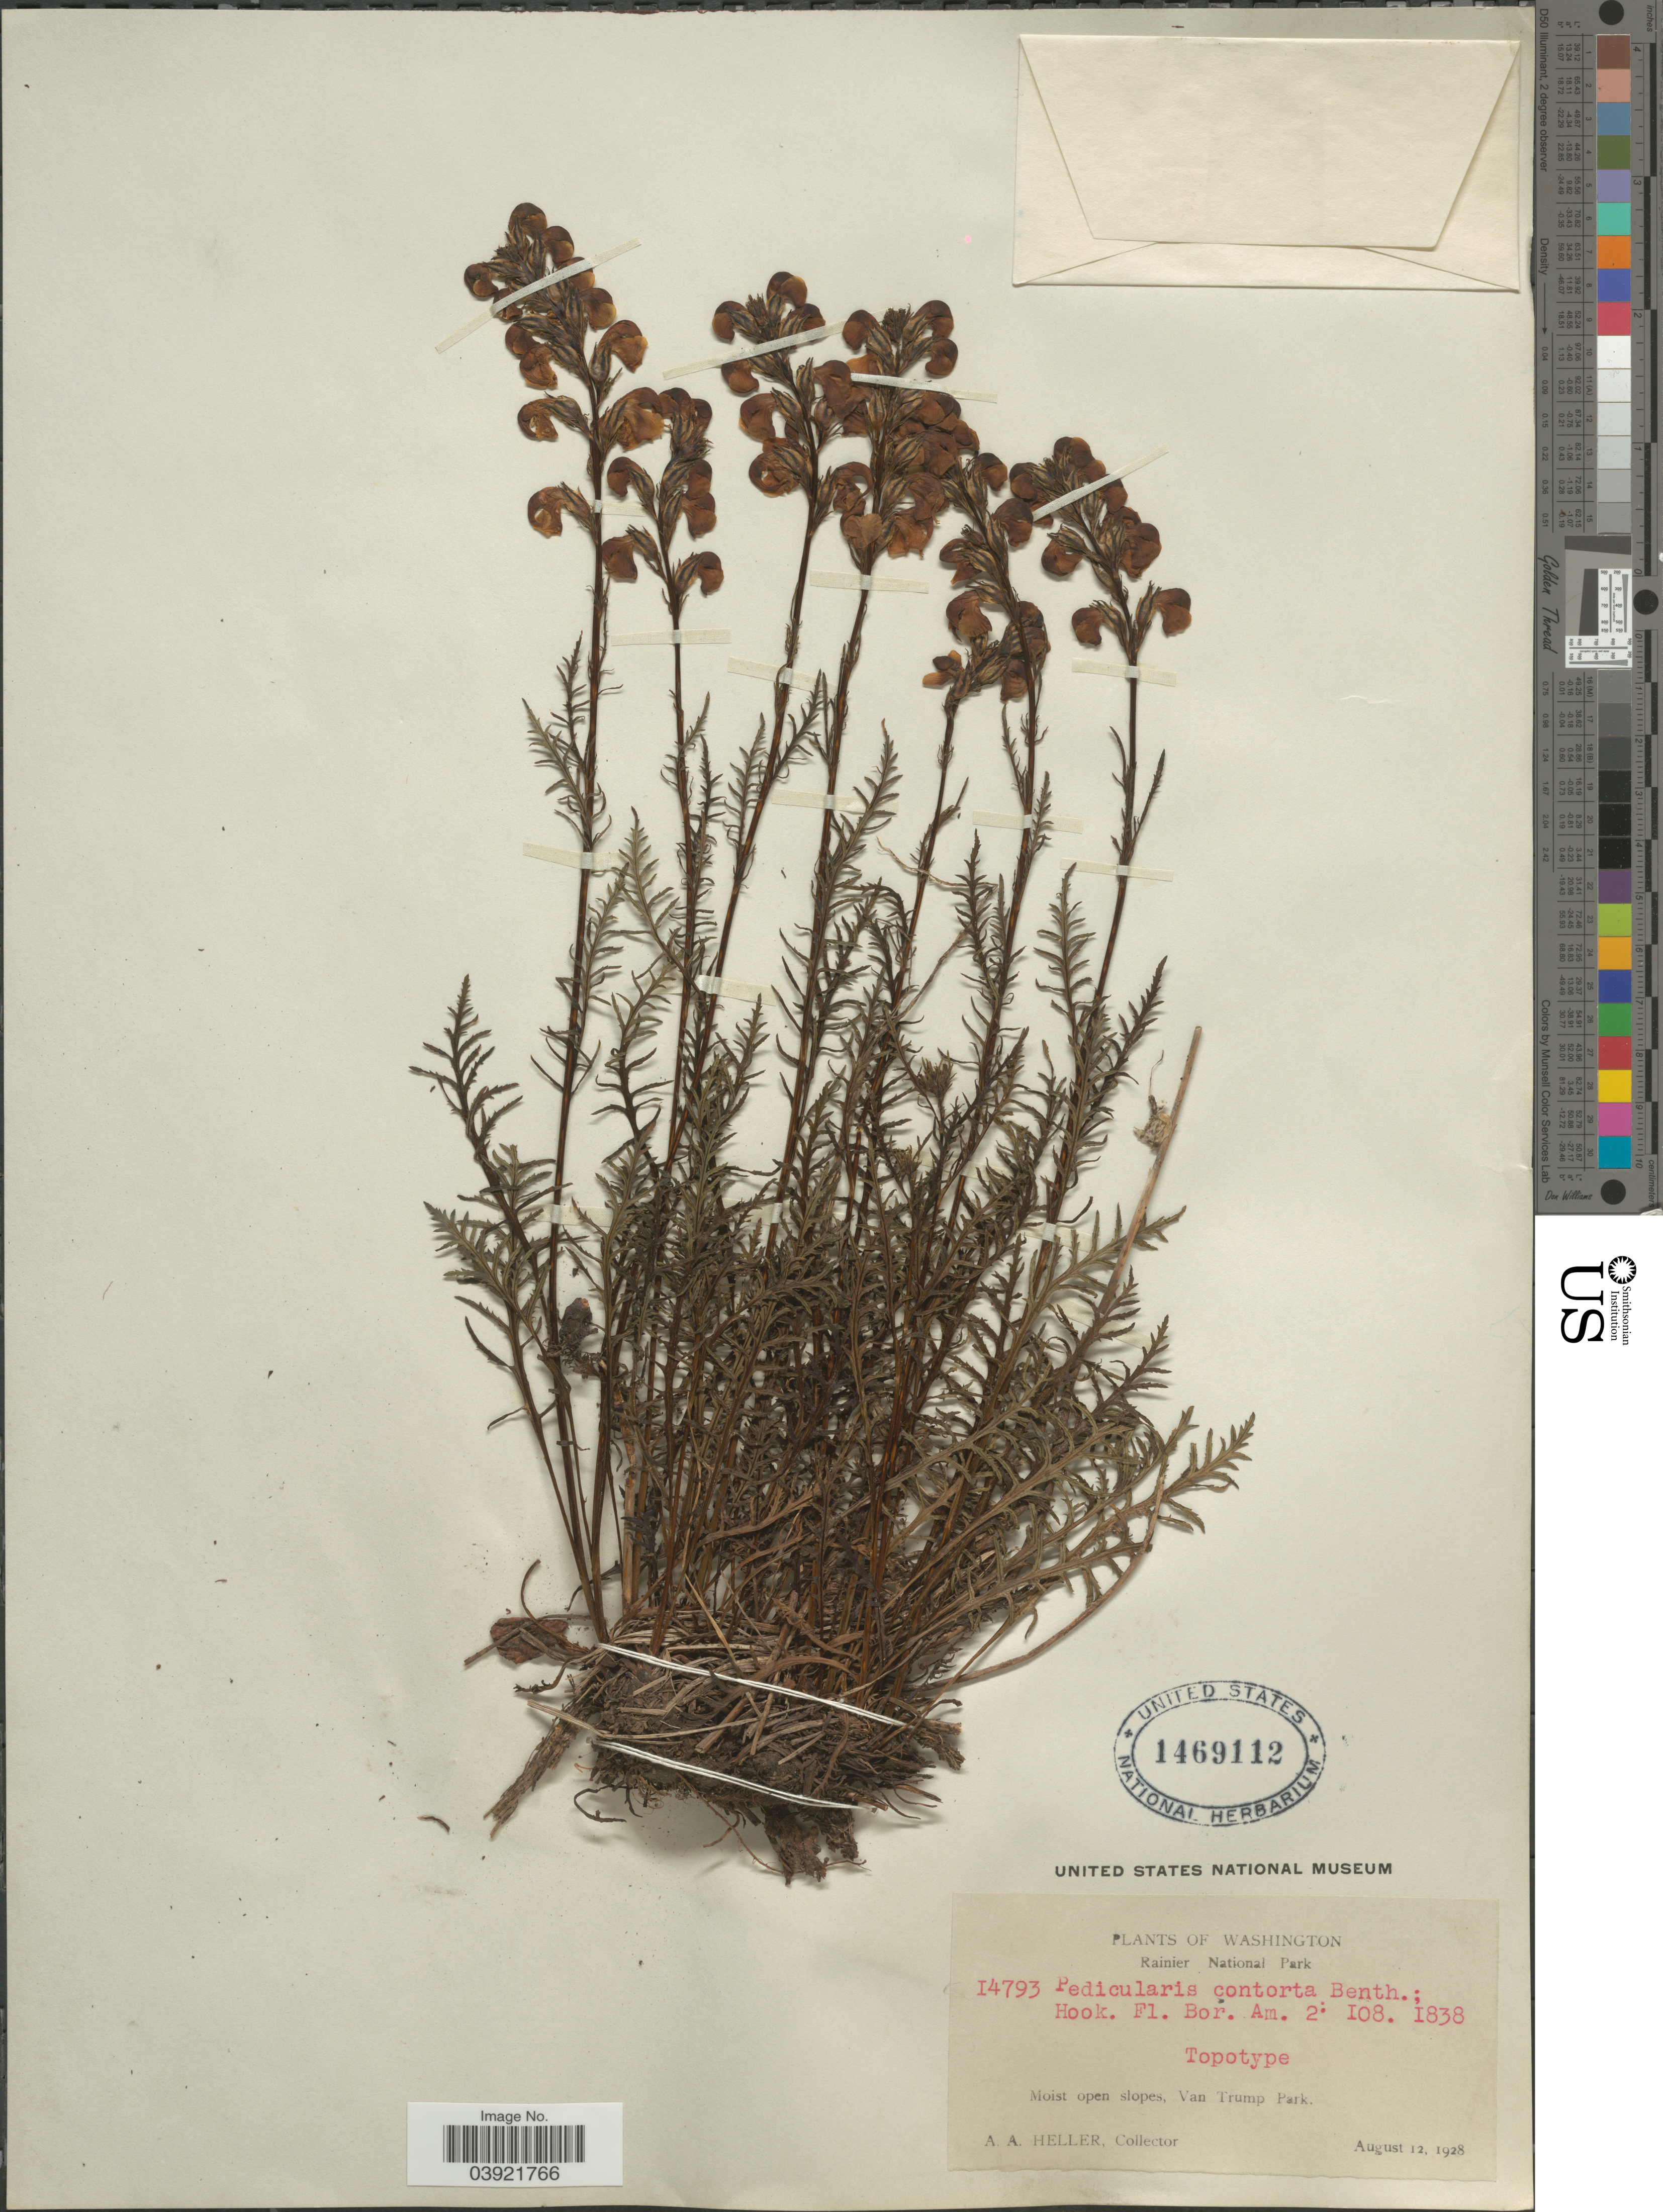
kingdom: Plantae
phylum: Tracheophyta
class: Magnoliopsida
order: Lamiales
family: Orobanchaceae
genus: Pedicularis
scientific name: Pedicularis contorta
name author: Benth.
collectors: A. A. Heller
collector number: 14793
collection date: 1928-08-12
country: United States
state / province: Washington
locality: Rainier National Park. Van Trump Park.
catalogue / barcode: US 1469112